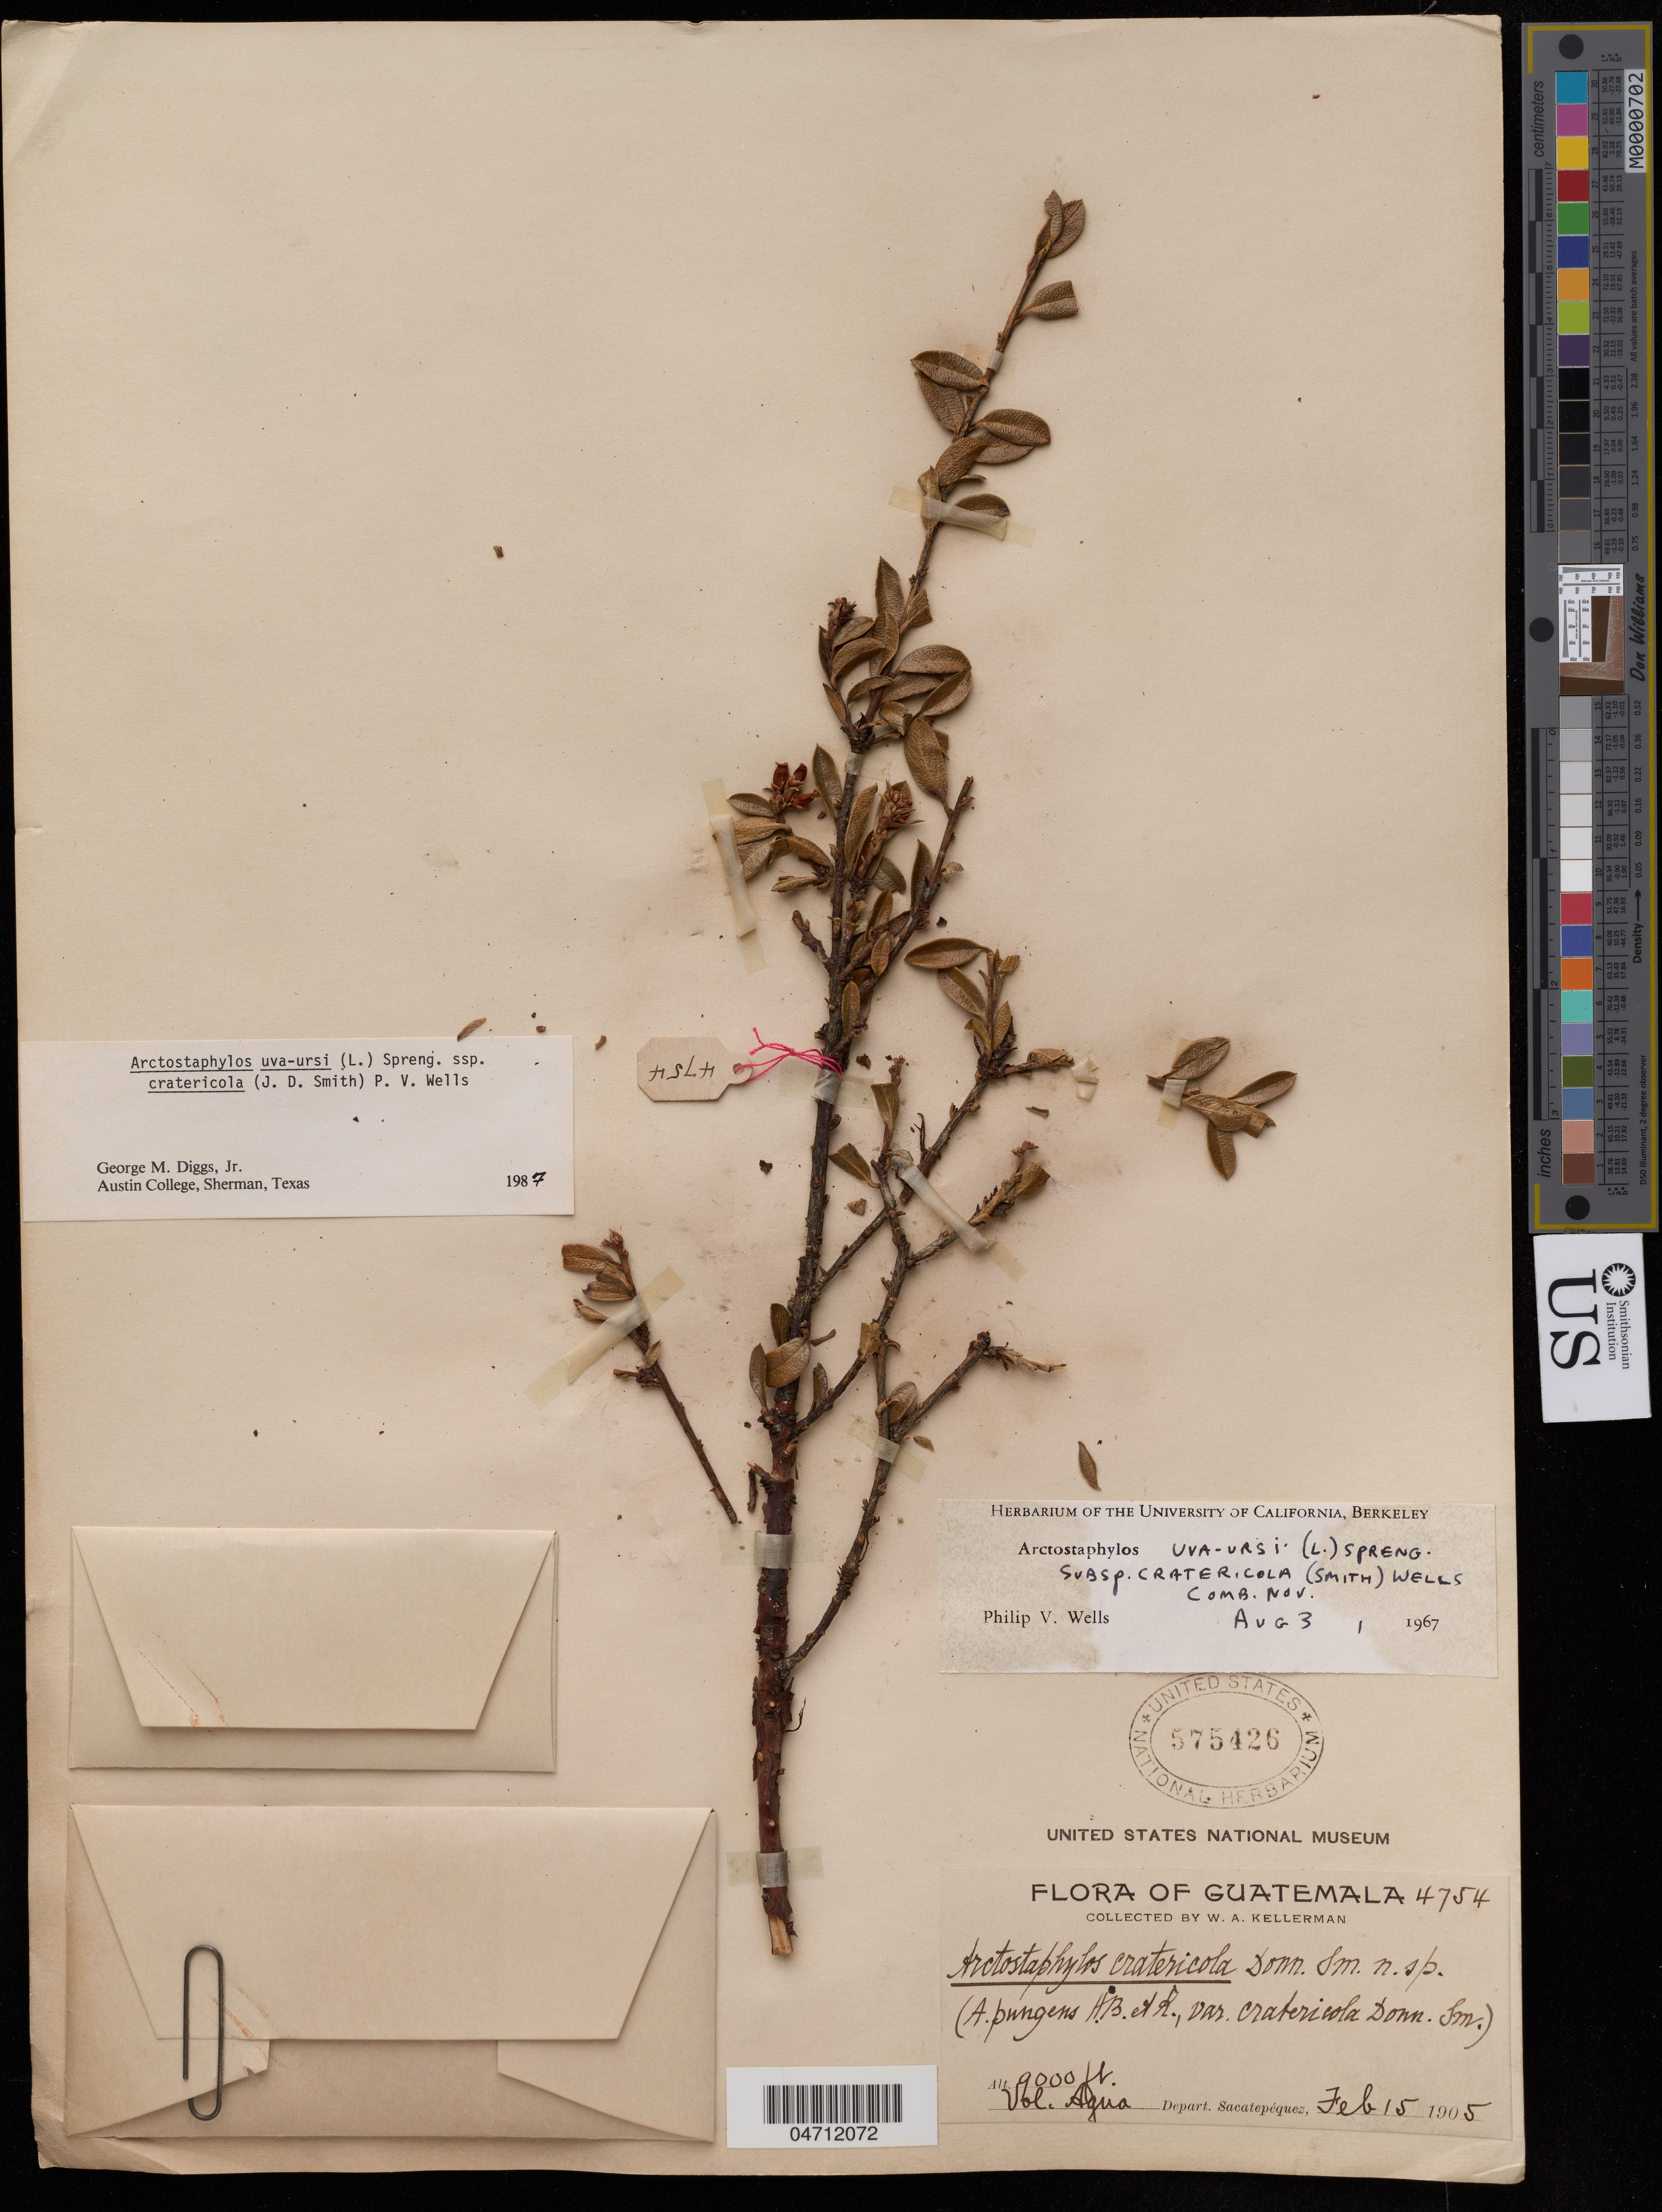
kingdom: Plantae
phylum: Tracheophyta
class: Magnoliopsida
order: Ericales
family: Ericaceae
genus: Arctostaphylos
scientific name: Arctostaphylos uva-ursi subsp. cratericola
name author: (Donn. Sm.) P.V. Wells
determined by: Diggs, George Minor, Jr.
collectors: W. A. Kellerman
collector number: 4754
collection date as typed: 15 Feb 1905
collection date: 1905-02-15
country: Guatemala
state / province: Sacatepéquez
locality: Volcan Agua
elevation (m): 2743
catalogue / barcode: US 575426